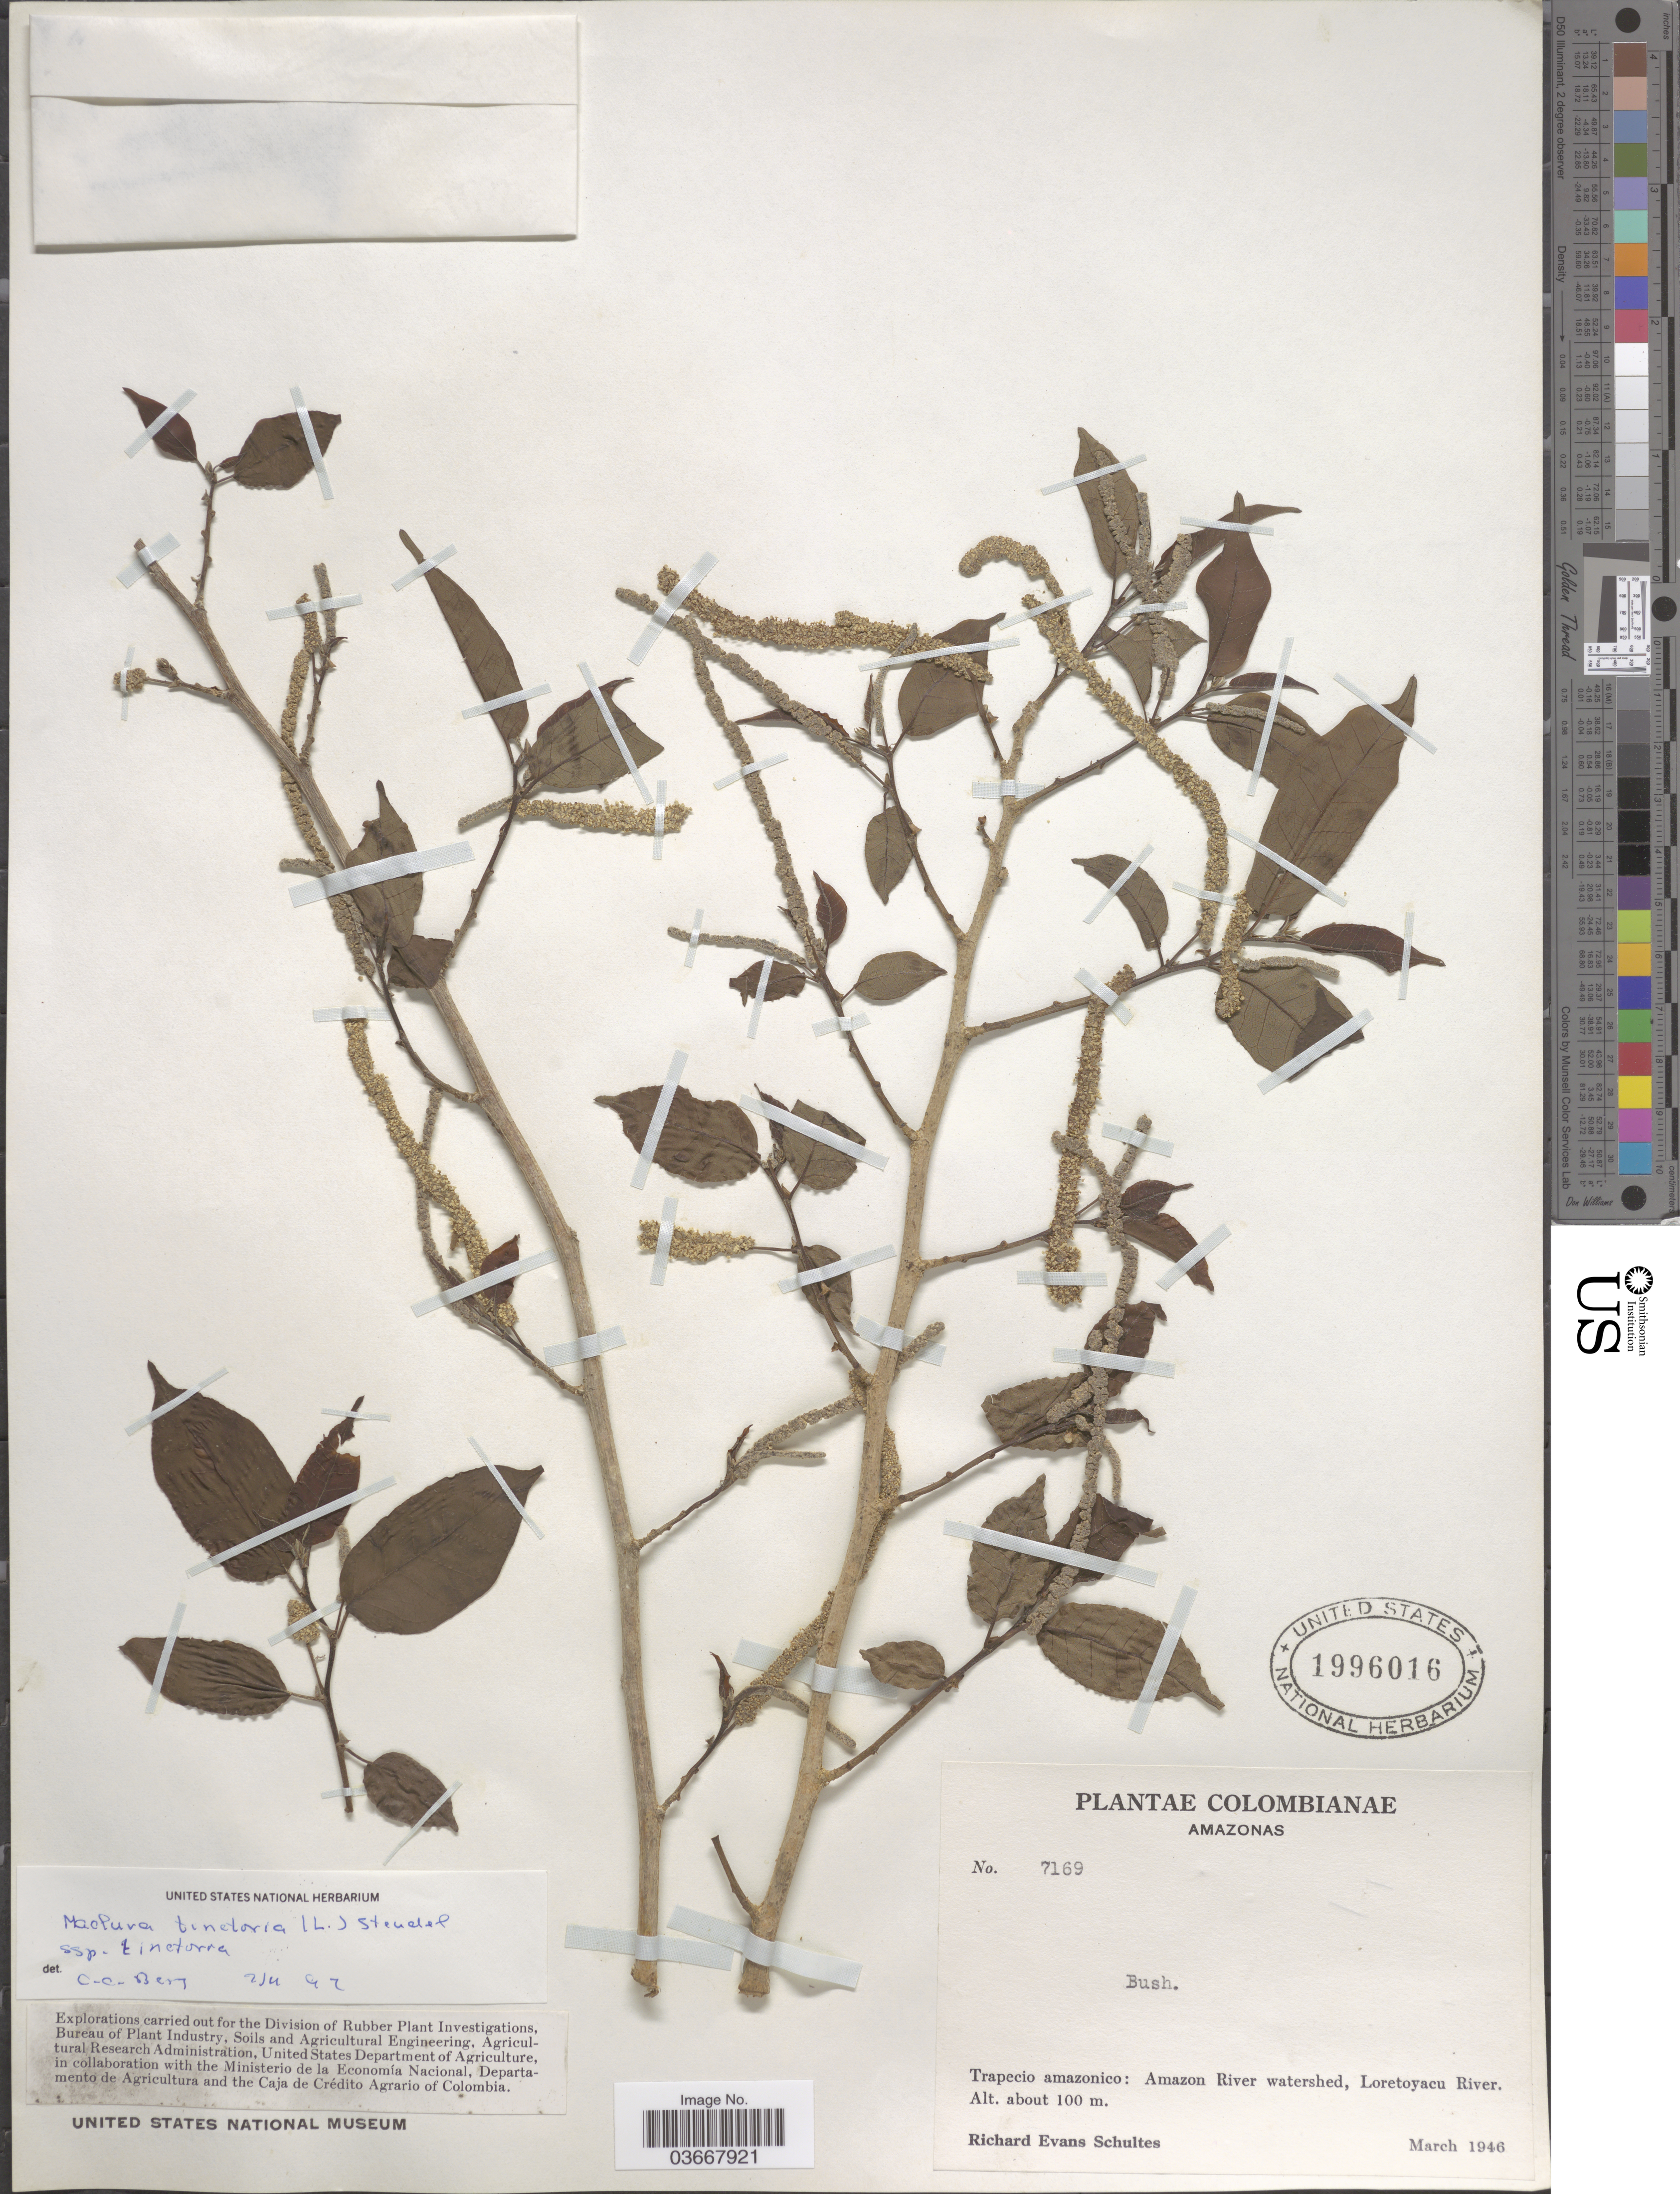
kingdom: Plantae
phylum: Tracheophyta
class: Magnoliopsida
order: Rosales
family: Moraceae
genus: Maclura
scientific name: Maclura tinctoria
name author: (L.) D. Don ex Steud.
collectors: R. E. Schultes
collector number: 7169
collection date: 1946-03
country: Colombia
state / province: Amazônas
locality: Trapecio amazonico: Amazon River watershed, Loretoyacu River.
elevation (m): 100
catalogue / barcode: US 1996016